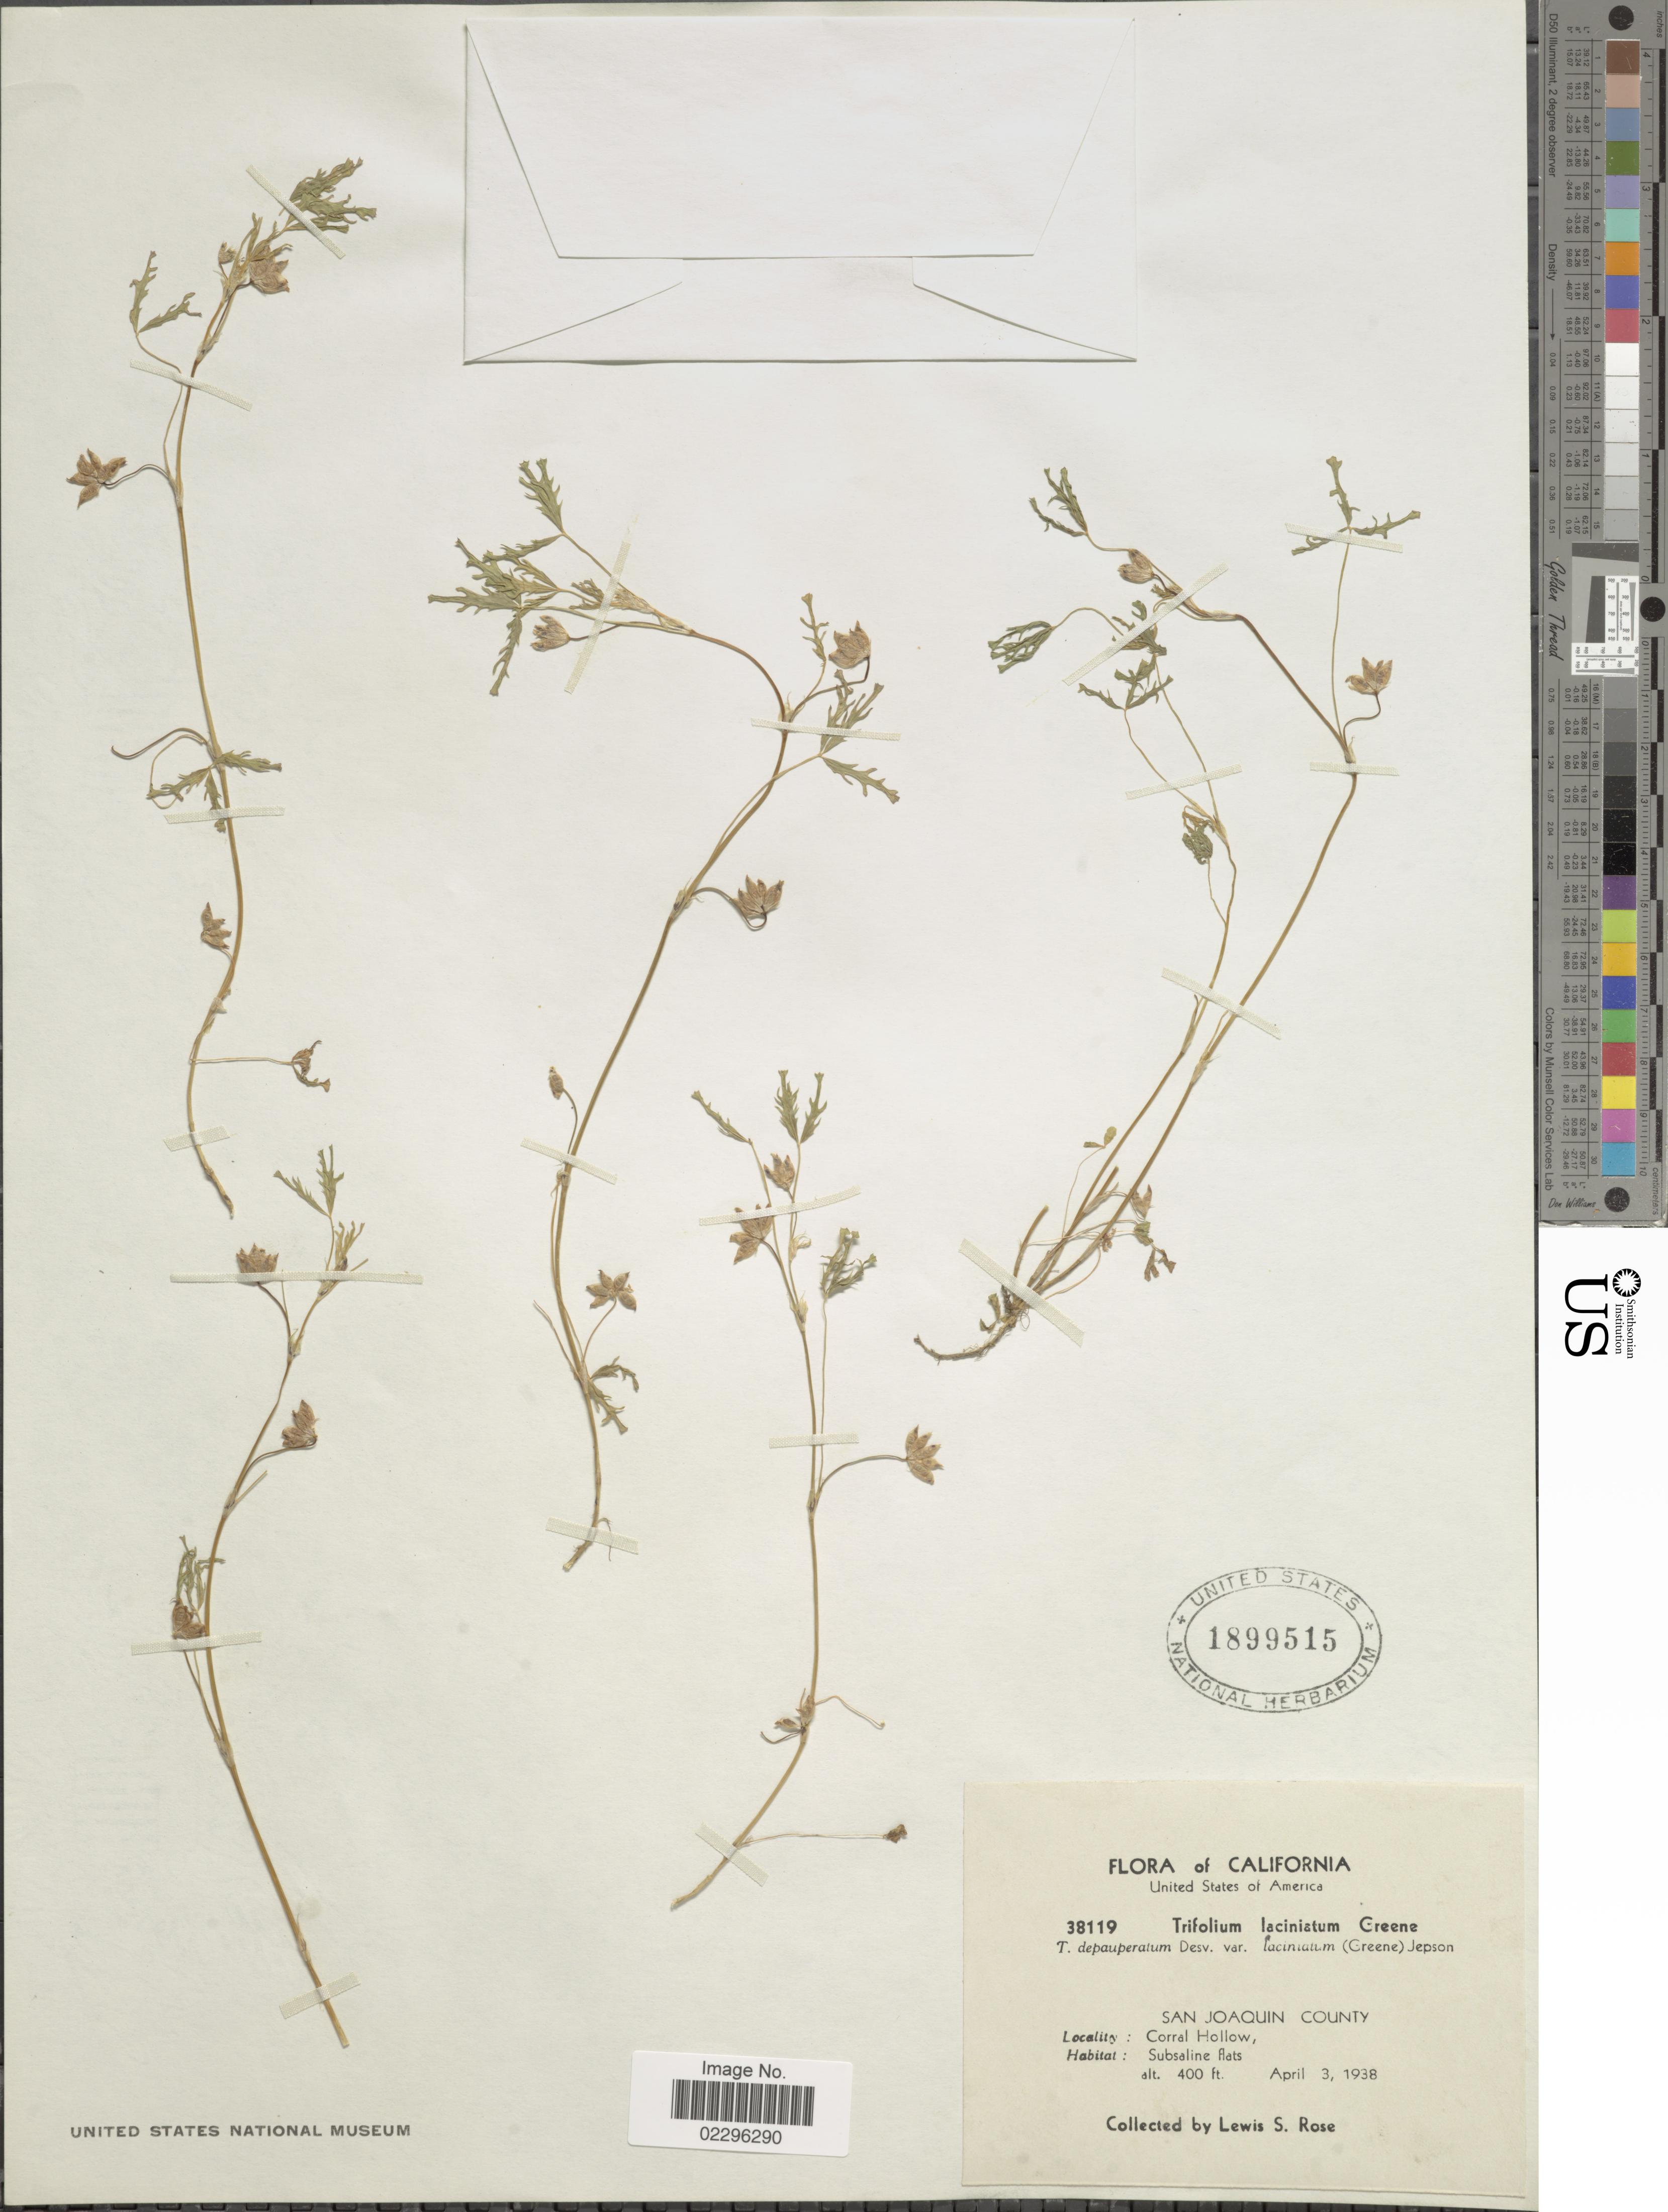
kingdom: Plantae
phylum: Tracheophyta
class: Magnoliopsida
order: Fabales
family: Fabaceae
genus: Trifolium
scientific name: Trifolium depauperatum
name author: Desv.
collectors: L. S. Rose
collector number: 38119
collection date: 1938-04-03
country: United States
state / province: California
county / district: San Joaquin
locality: United States of America. San Joaquin County. Corral Hollow.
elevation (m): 122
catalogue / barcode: US 1899515